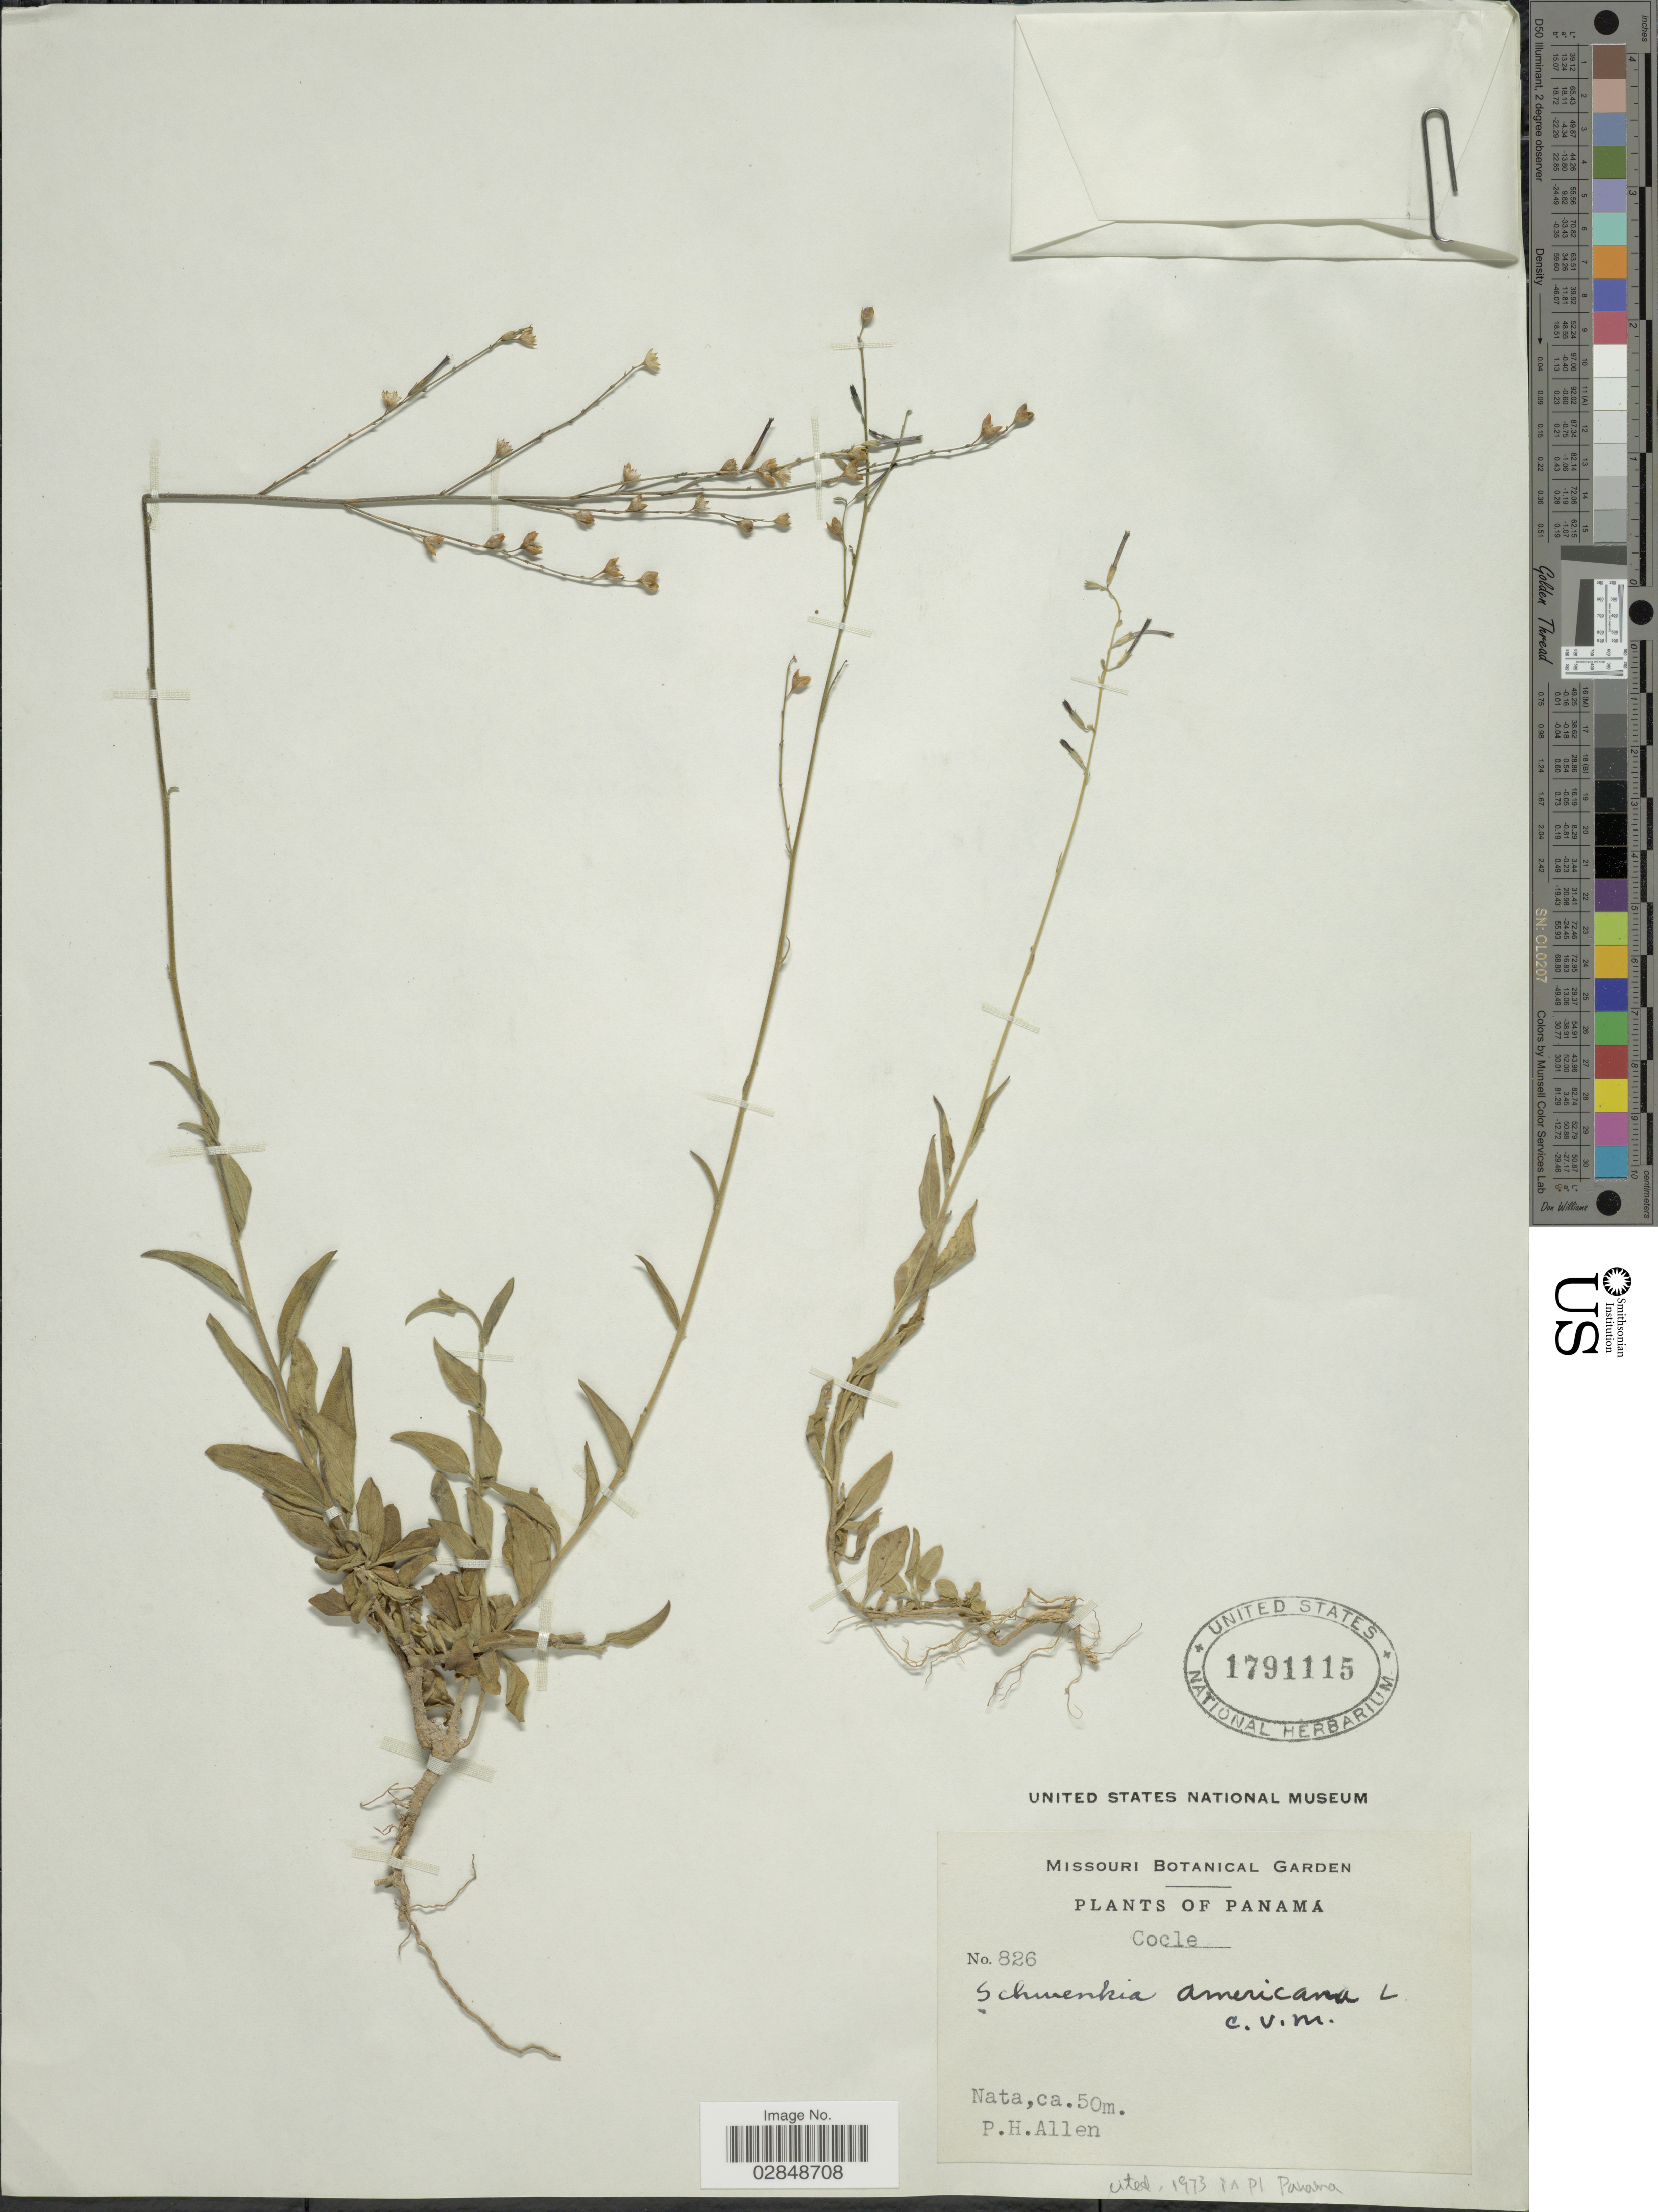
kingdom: Plantae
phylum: Tracheophyta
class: Magnoliopsida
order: Solanales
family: Solanaceae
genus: Schwenckia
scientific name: Schwenckia americana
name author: L.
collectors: P. H. Allen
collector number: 826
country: Panama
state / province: Coclé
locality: Nata.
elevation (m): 50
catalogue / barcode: US 1791115